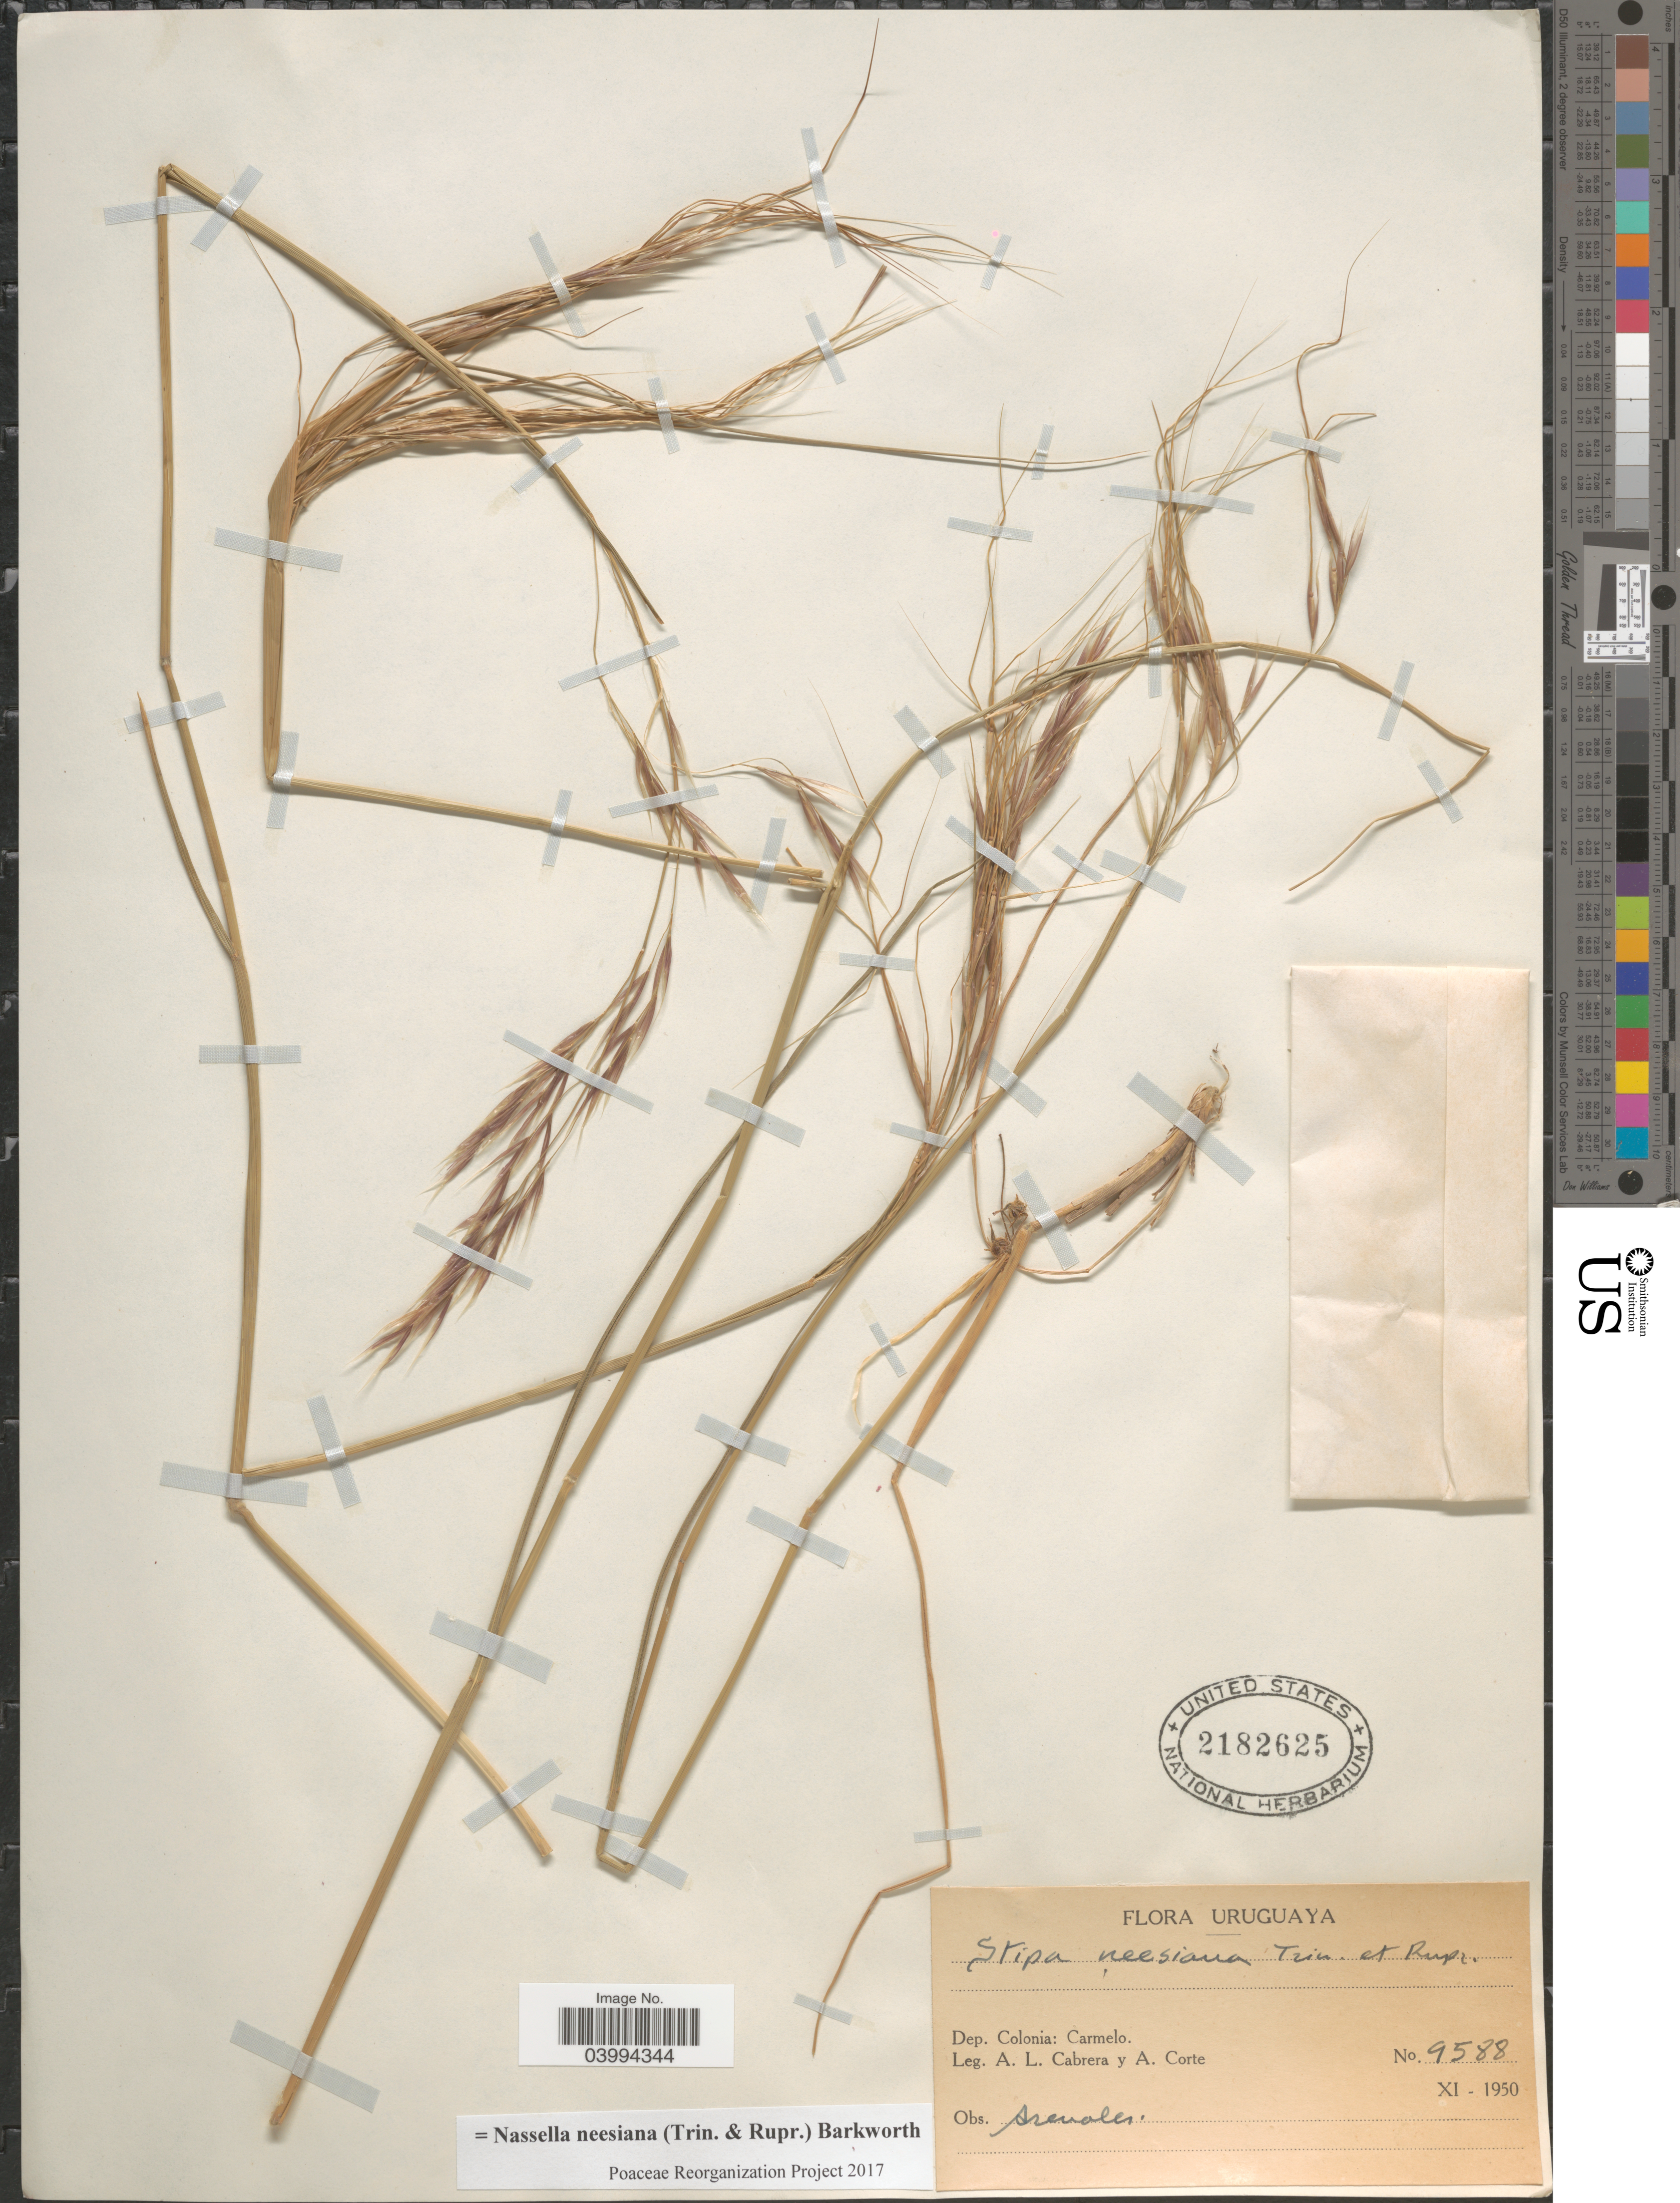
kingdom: Plantae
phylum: Tracheophyta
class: Liliopsida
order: Poales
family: Poaceae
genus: Nassella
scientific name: Nassella neesiana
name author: (Trin. & Rupr.) Barkworth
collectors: A. L. Cabrera & A. Corte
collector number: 9588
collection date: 1950-11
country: Uruguay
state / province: Colonia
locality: Dep. Colonia: Carmelo.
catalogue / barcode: US 2182625